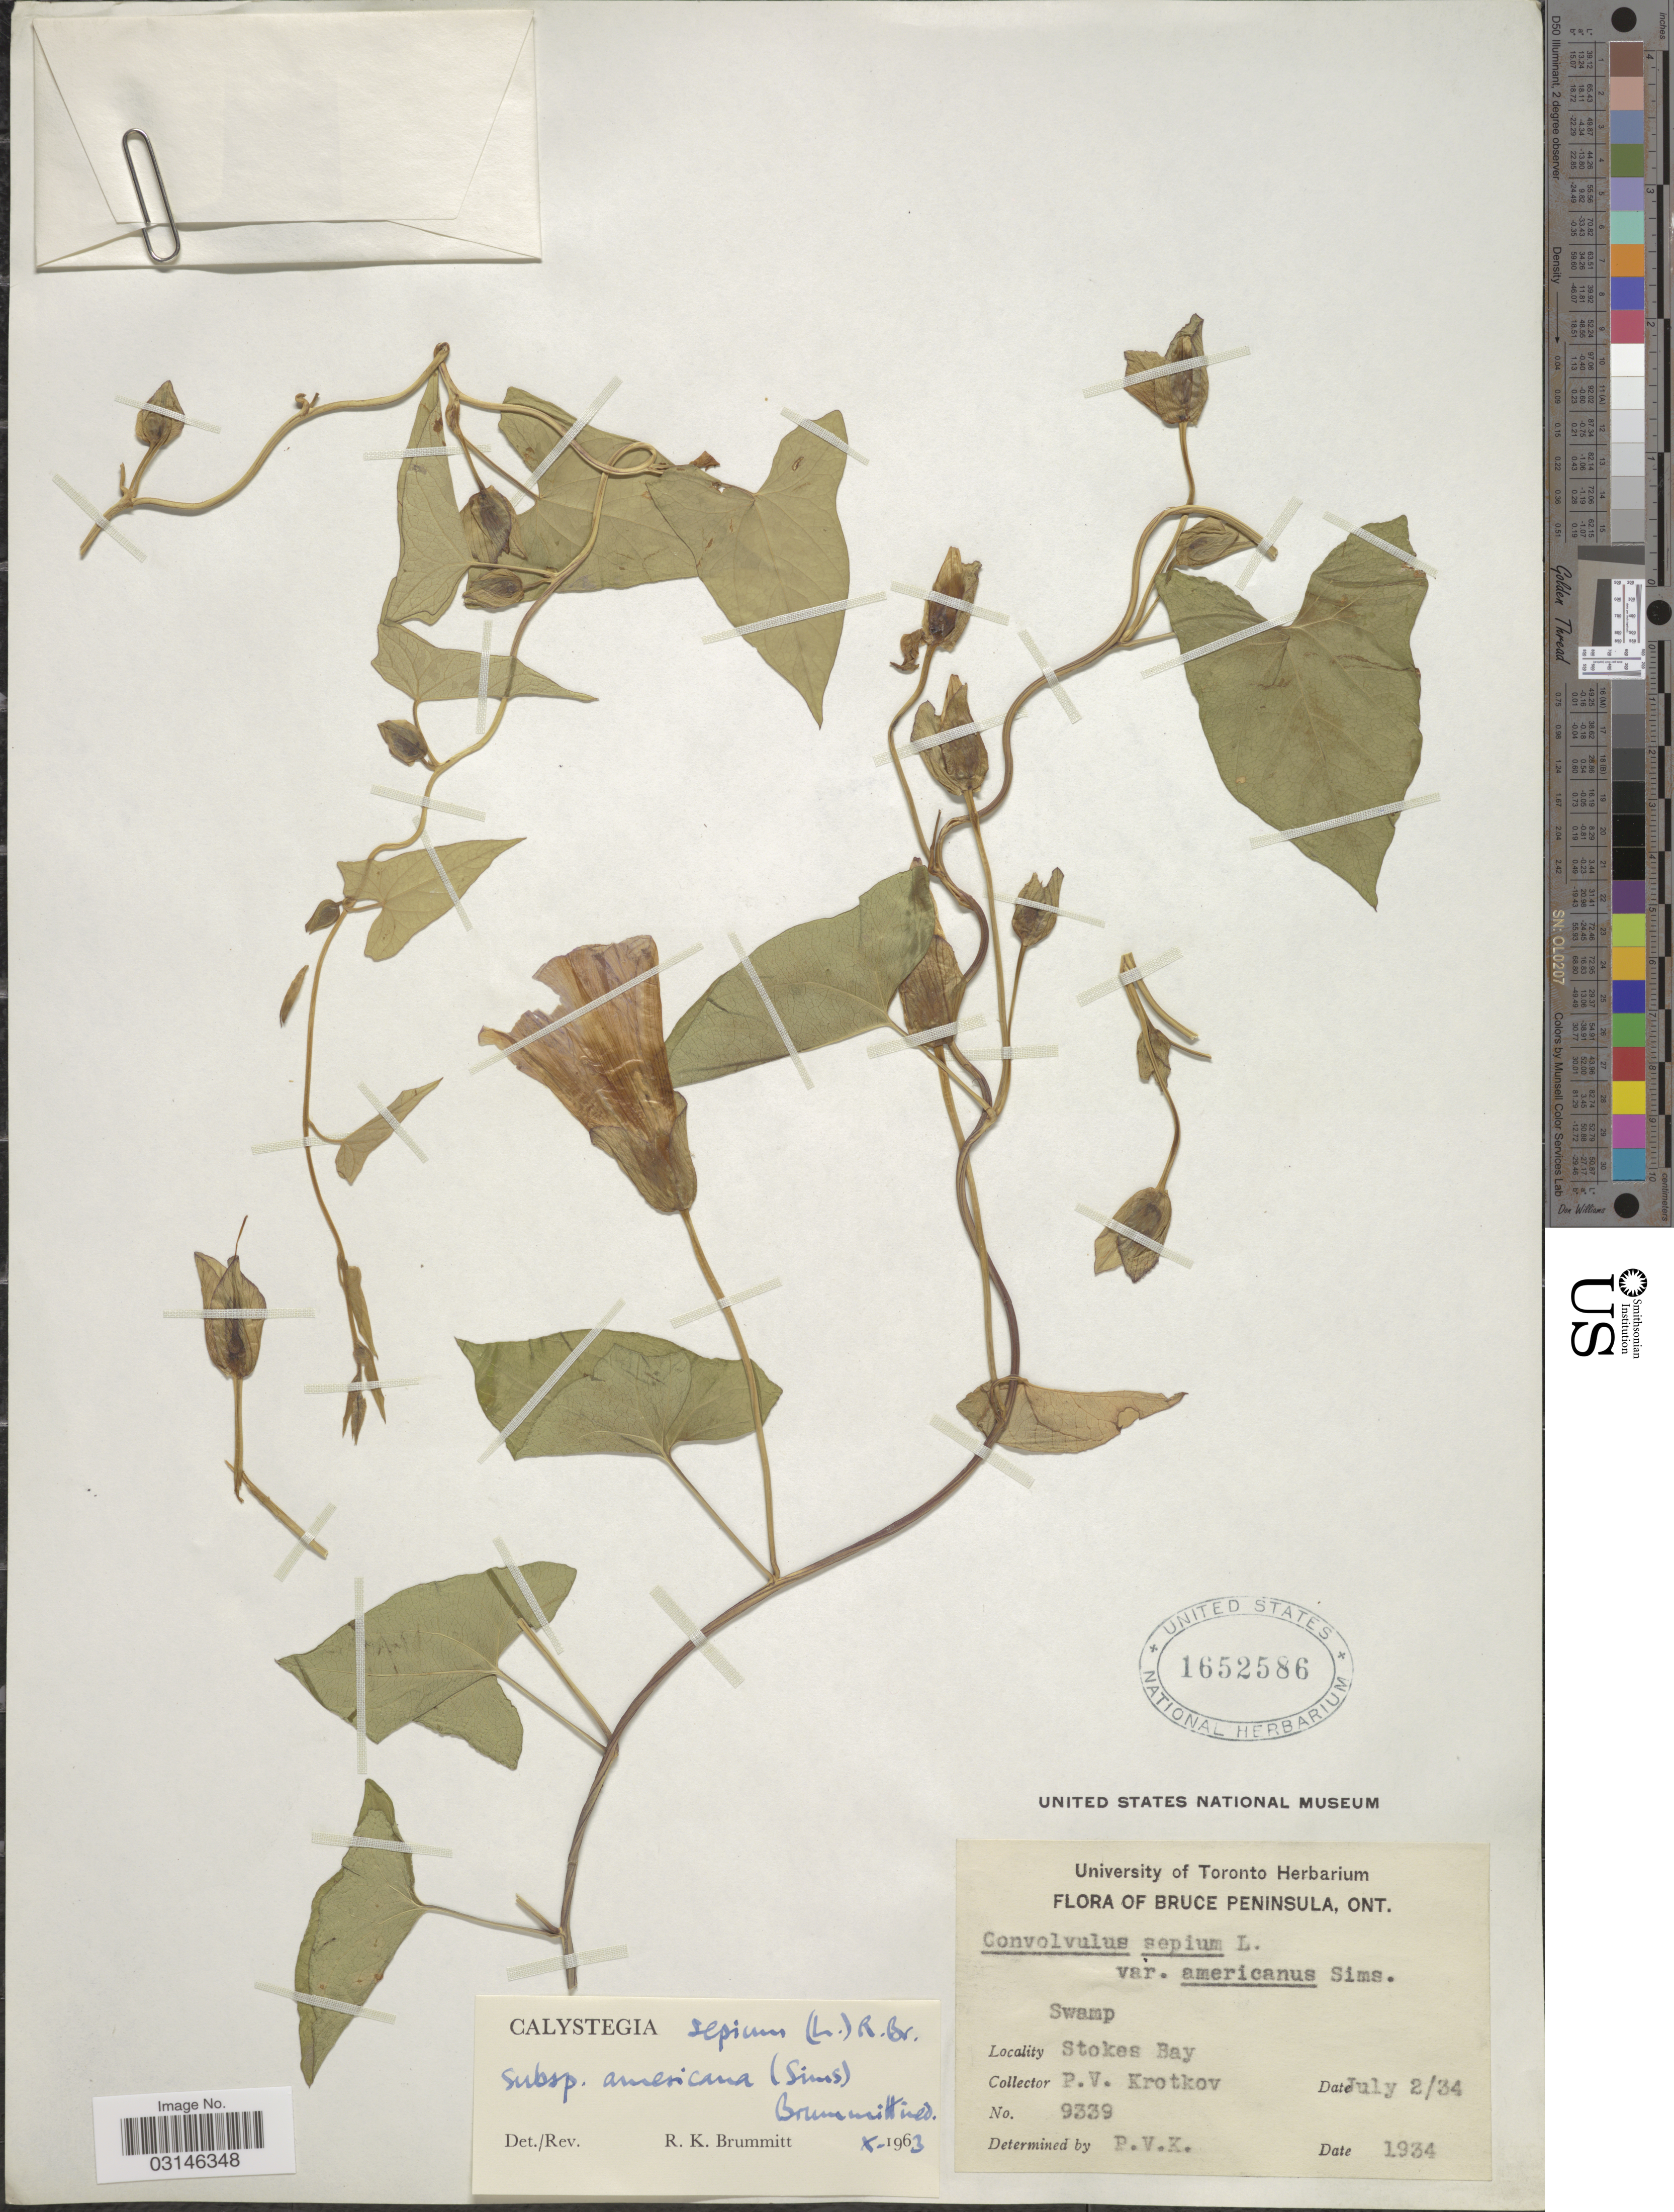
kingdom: Plantae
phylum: Tracheophyta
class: Magnoliopsida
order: Solanales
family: Convolvulaceae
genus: Calystegia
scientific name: Calystegia sepium subsp. americana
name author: (Sims) Brummitt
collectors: P. V. Krotkov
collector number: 9339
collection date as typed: Transcribed d/m/y: 2/7/34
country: Canada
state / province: Ontario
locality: Bruce Peninsula, Stokes Bay.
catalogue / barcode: US 1652586